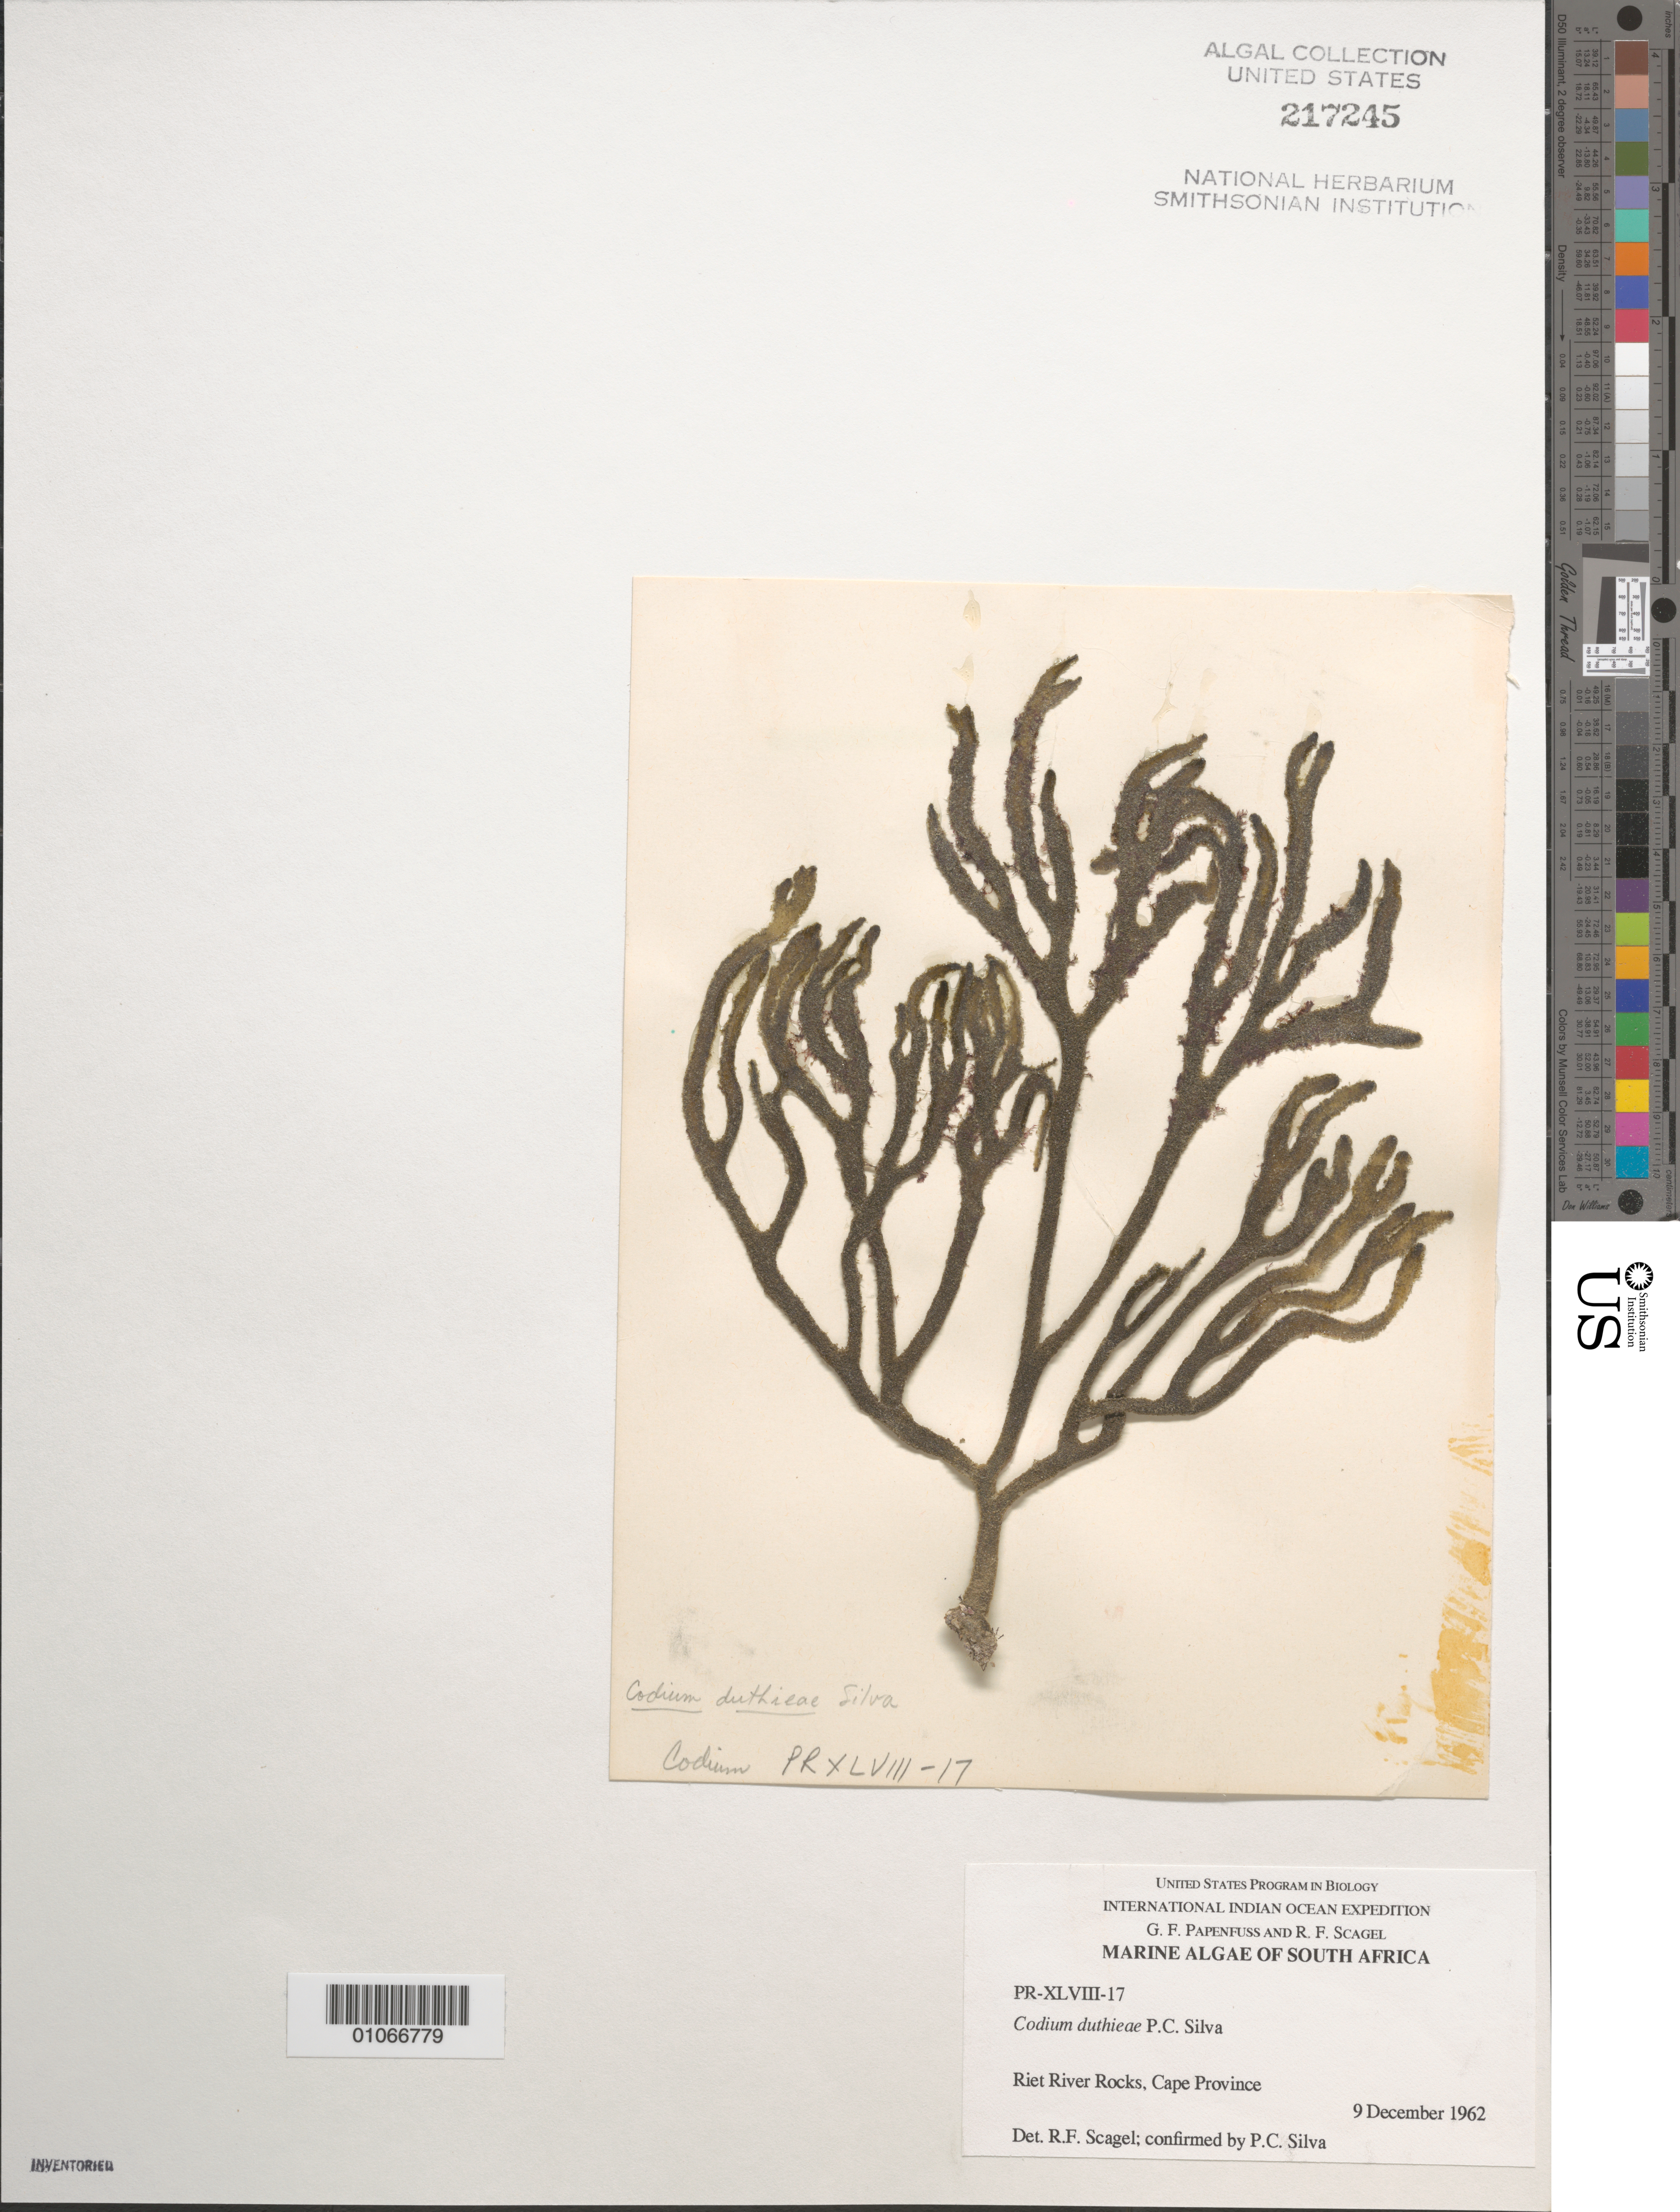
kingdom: Plantae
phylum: Chlorophyta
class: Ulvophyceae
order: Bryopsidales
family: Codiaceae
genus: Codium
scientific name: Codium duthieae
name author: P.C. Silva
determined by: Scagel, R. F.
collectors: G. Papenfuss & R. F. Scagel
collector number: PR-XLIII-17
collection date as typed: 09 Dec 1962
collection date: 1962-12-09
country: South Africa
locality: Riet River Rocks. Cape Province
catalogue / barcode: US 217245